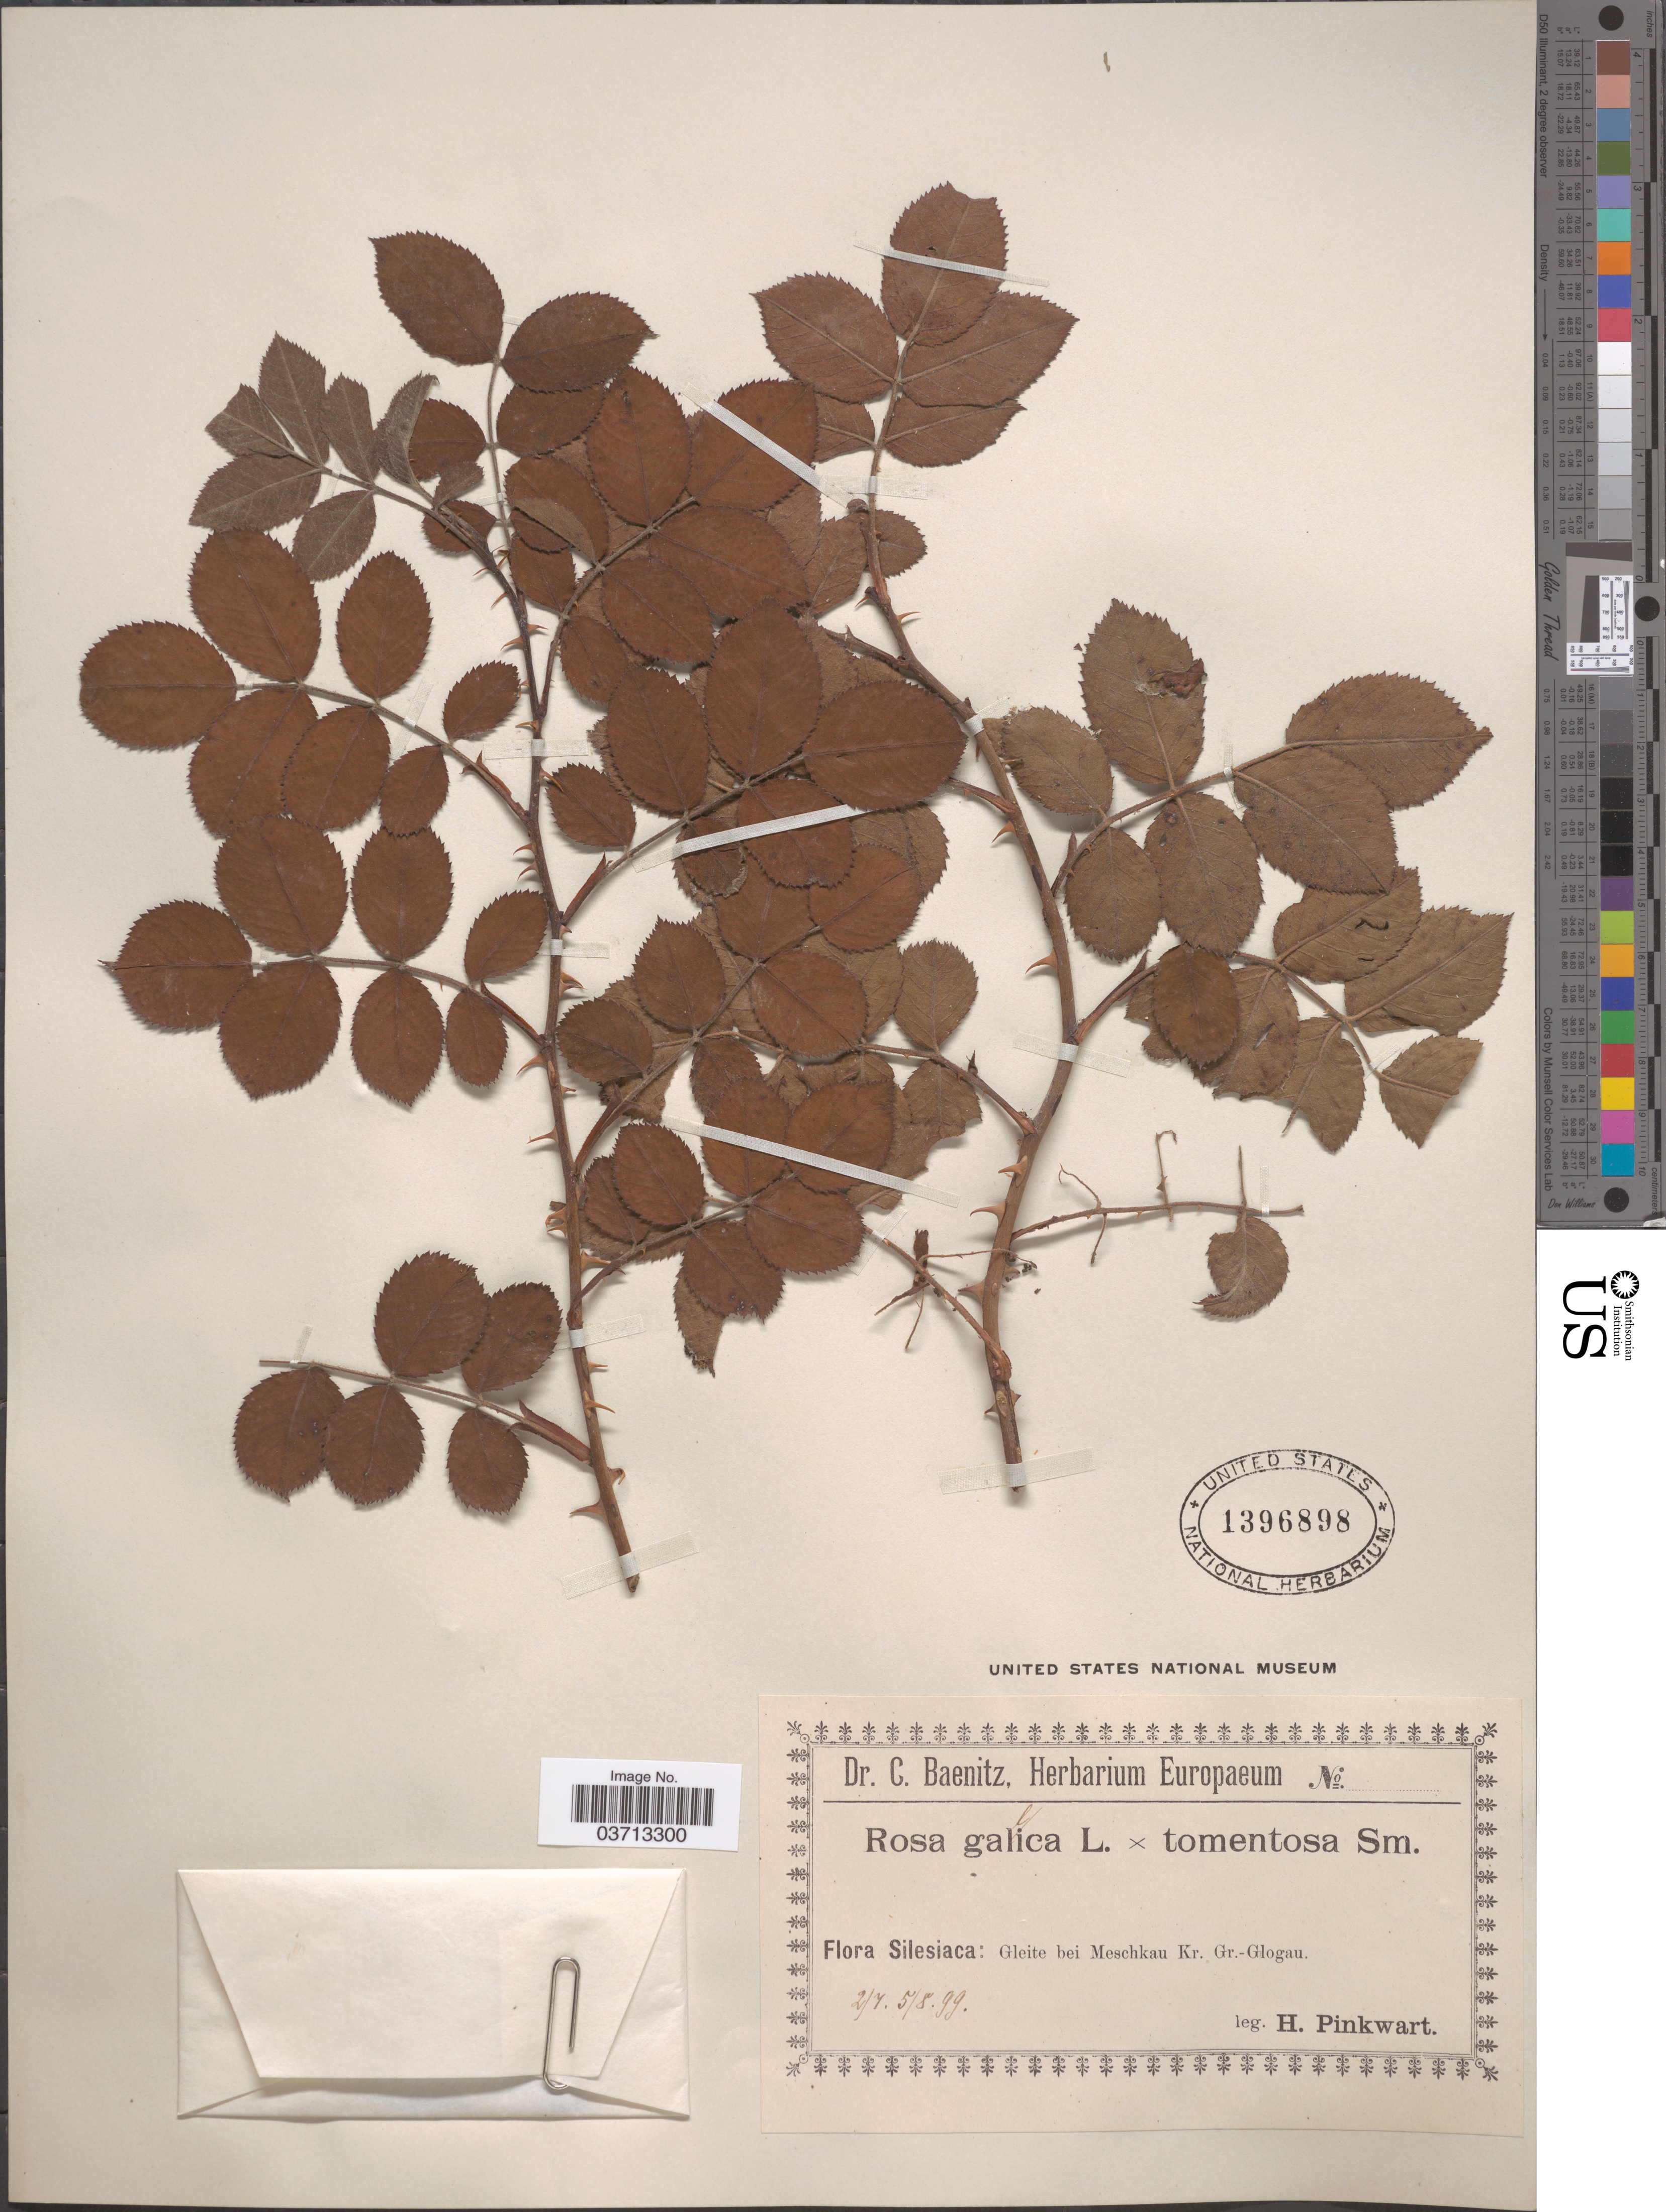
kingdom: Plantae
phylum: Tracheophyta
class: Magnoliopsida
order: Rosales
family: Rosaceae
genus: Rosa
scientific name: Rosa gallica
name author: L.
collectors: H. Pinkwart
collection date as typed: Transcribed d/m/y: 2/7/99 to 5/8/99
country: Poland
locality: Silesiaca: Gleite bei Meschkau Kr. Gr.-Glogau.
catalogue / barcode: US 1396898